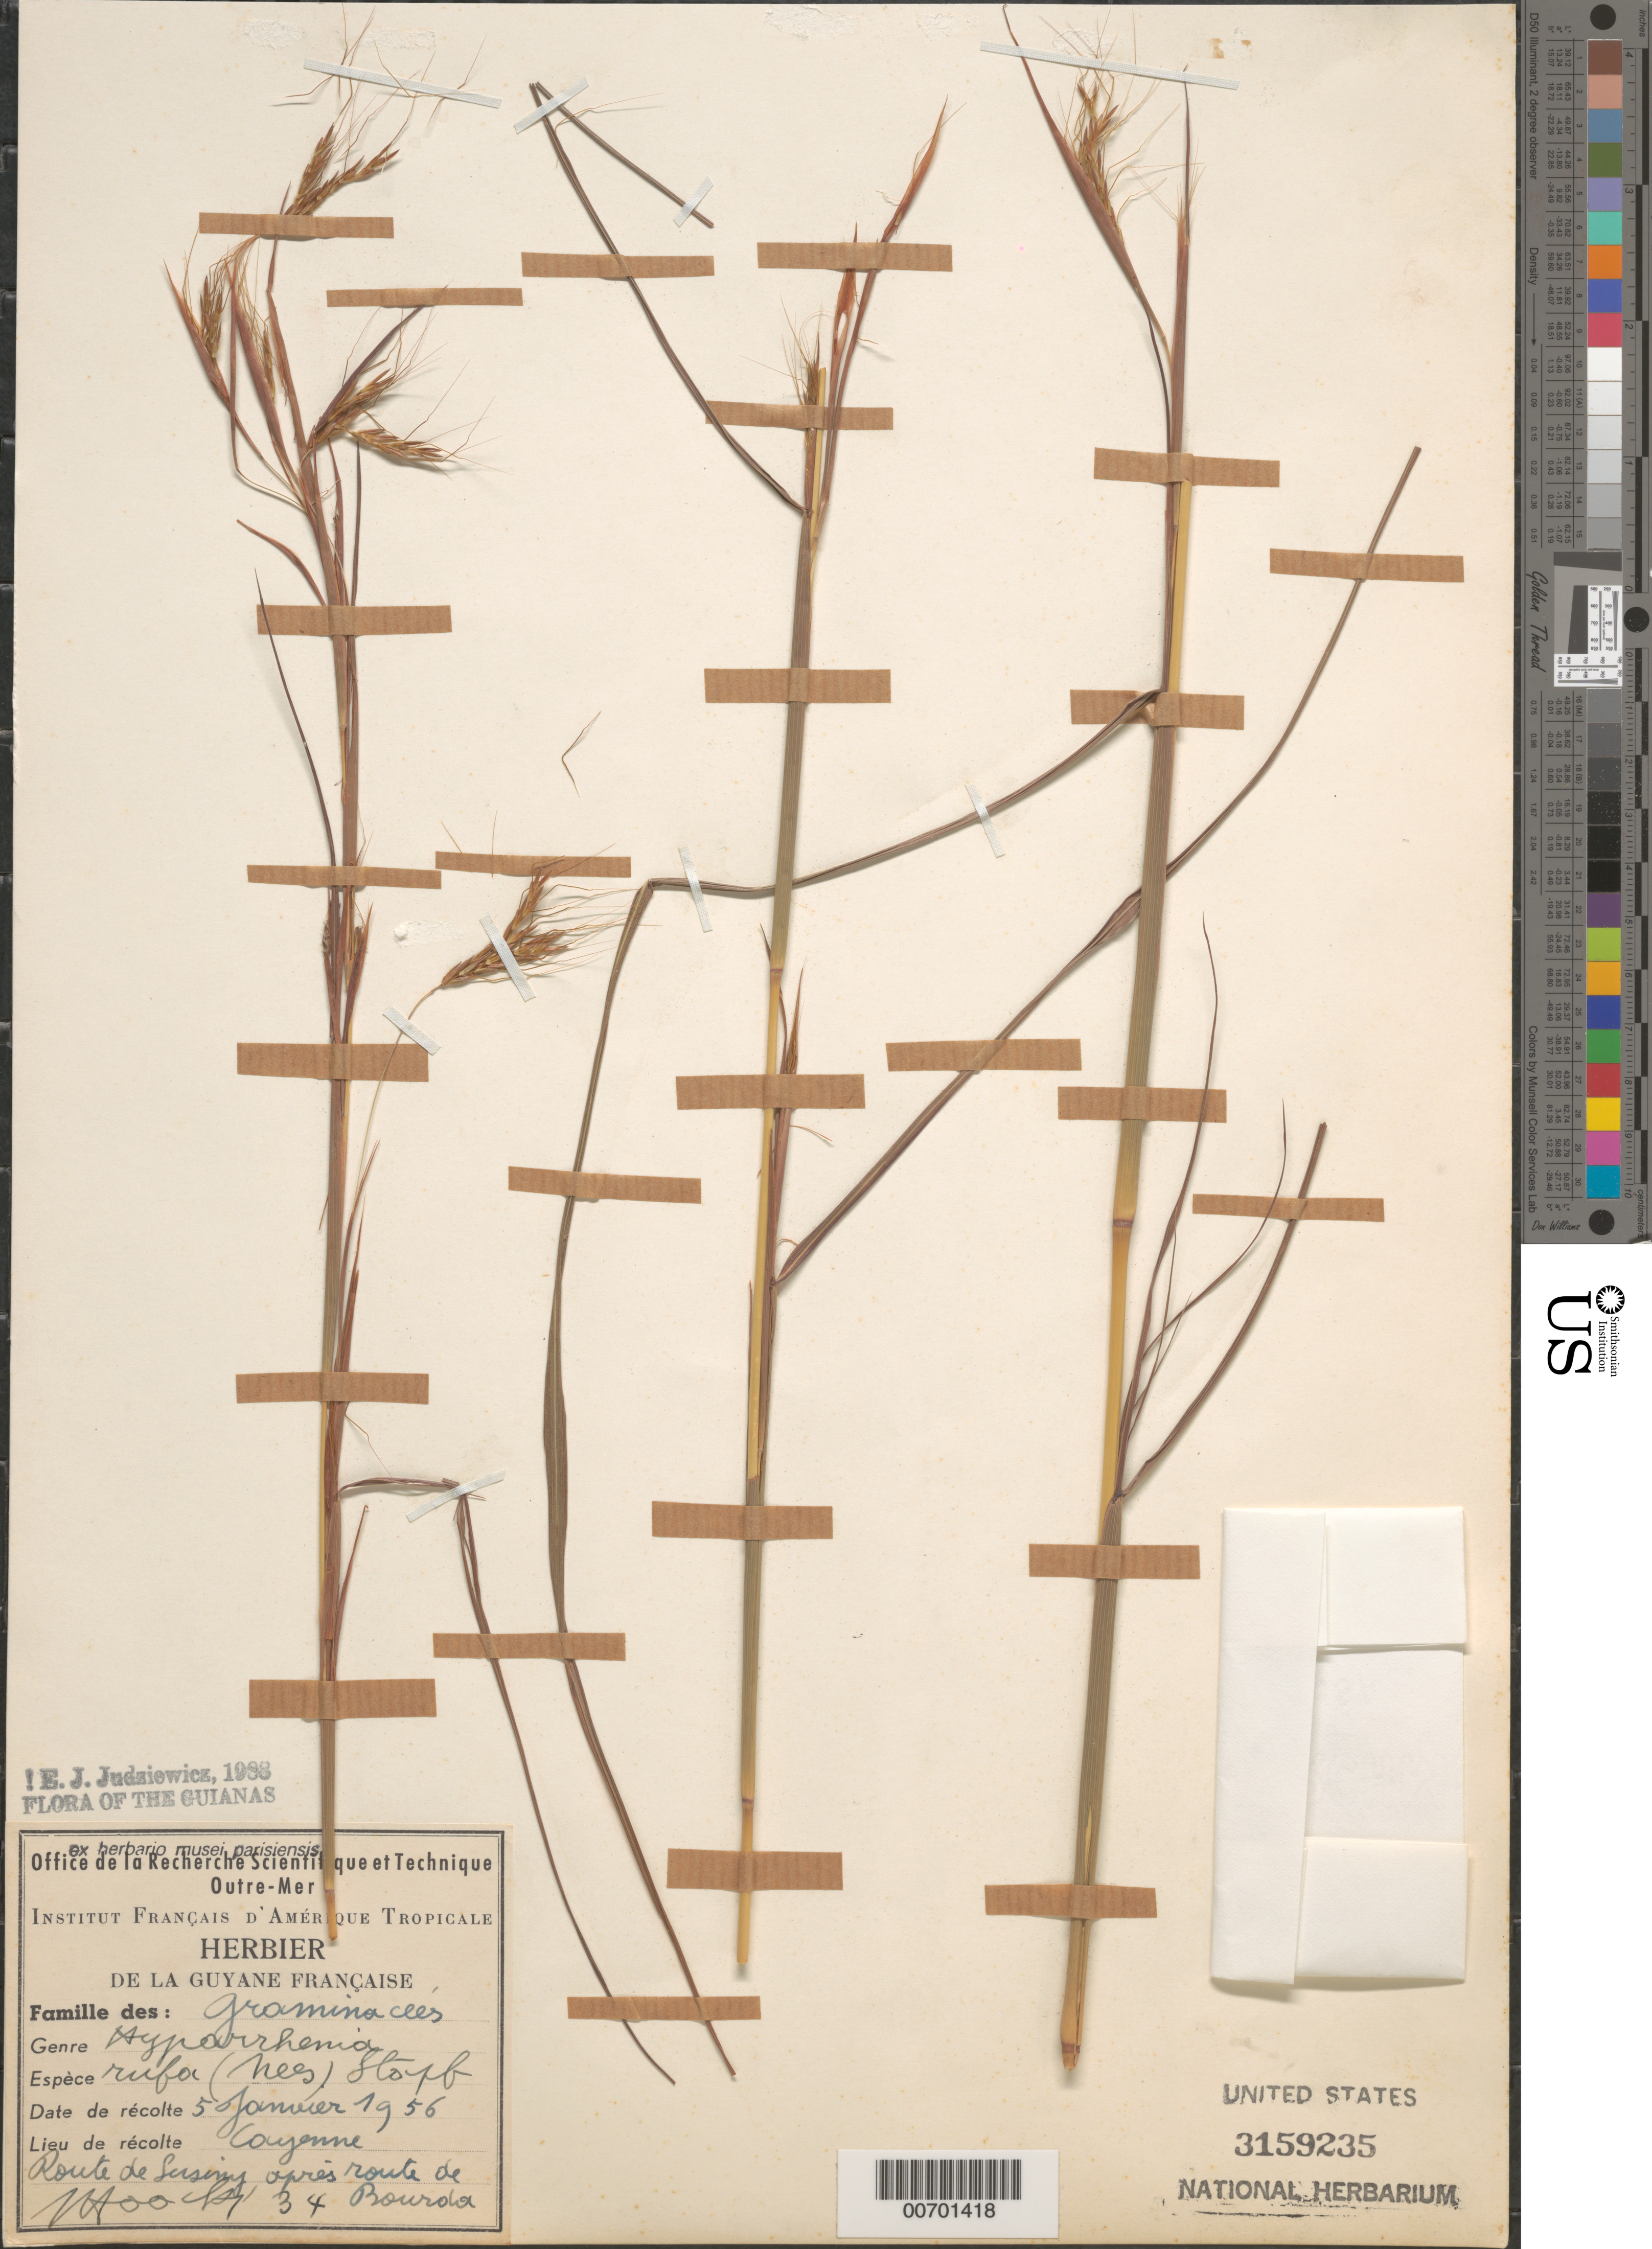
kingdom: Plantae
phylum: Tracheophyta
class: Liliopsida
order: Poales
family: Poaceae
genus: Hyparrhenia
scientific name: Hyparrhenia rufa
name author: (Nees) Stapf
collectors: J. Hoock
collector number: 34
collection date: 1956-01-05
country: French Guiana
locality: La Guyane Française. Cayenne. Route de Susiny après route de Bourda.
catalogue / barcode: US 3159235